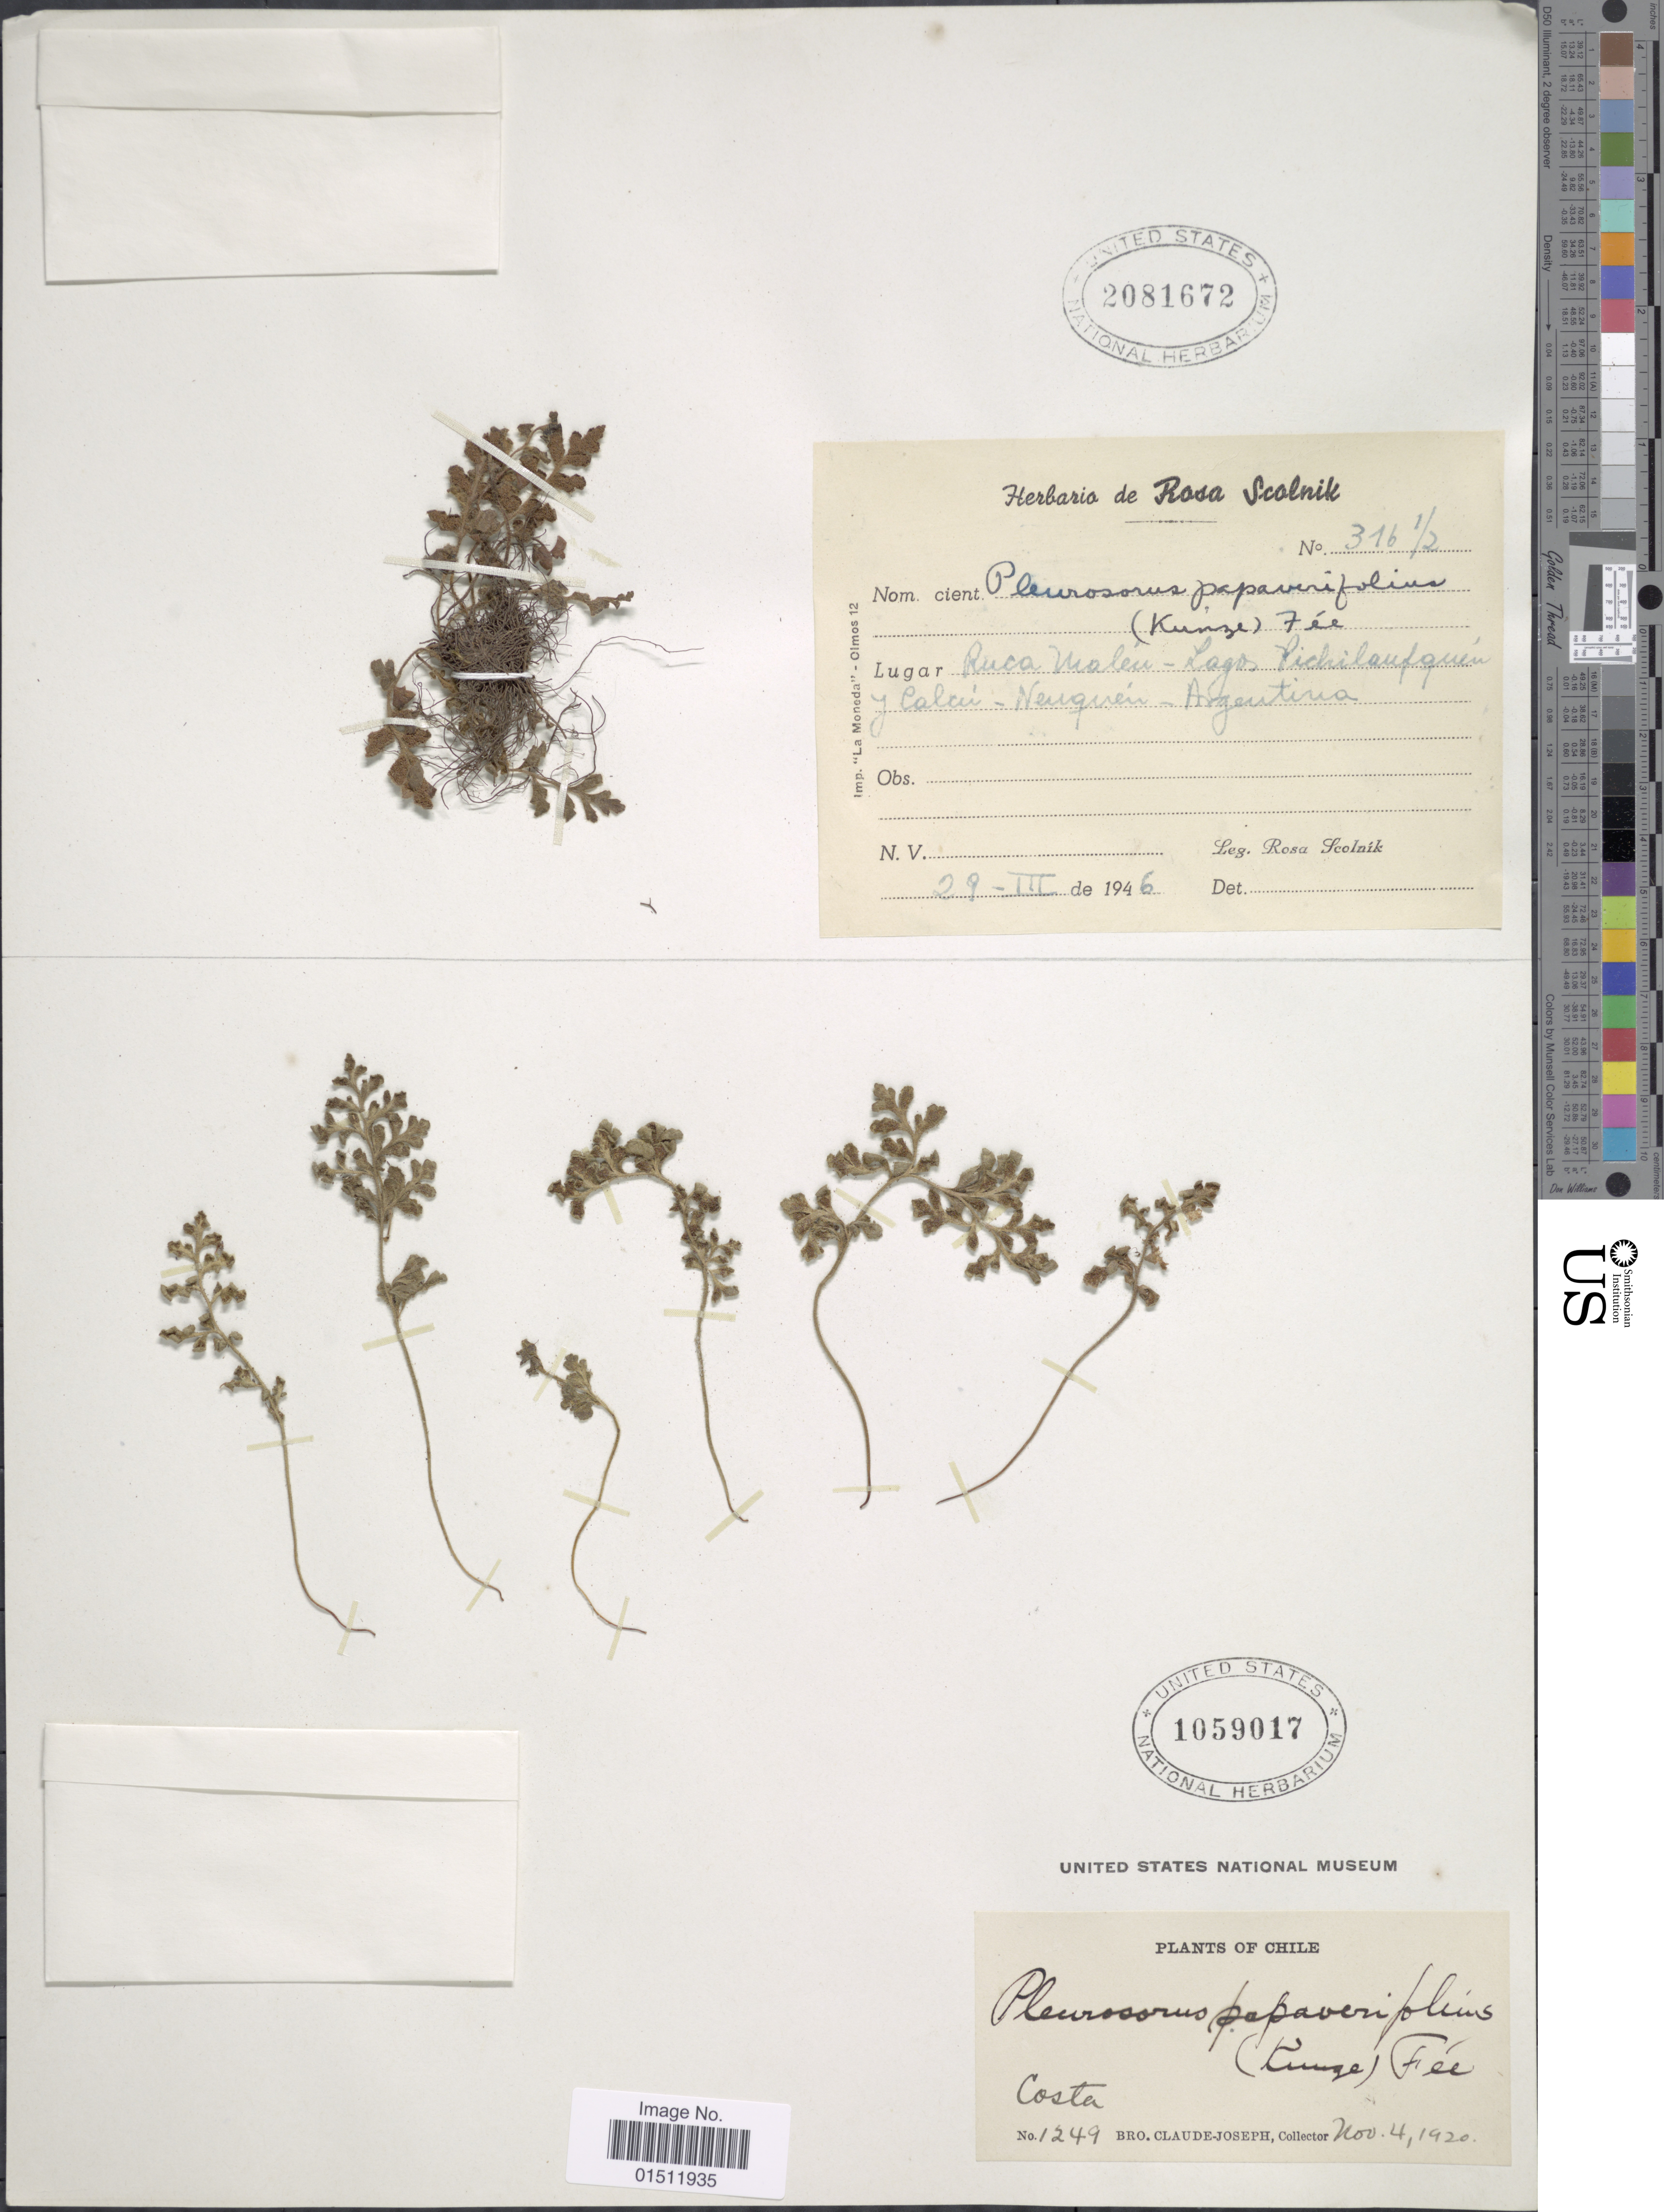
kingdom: Plantae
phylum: Tracheophyta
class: Polypodiopsida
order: Polypodiales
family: Aspleniaceae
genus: Asplenium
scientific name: Asplenium papaverifolius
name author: (Kuntze) Fée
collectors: R. Scolnik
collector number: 316 ½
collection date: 1946-03-29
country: Argentina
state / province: Neuquen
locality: Ruca Maleu- Lagos Richilaufquin, J Calcu-Niquen-Argentina.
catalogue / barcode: US 2081672